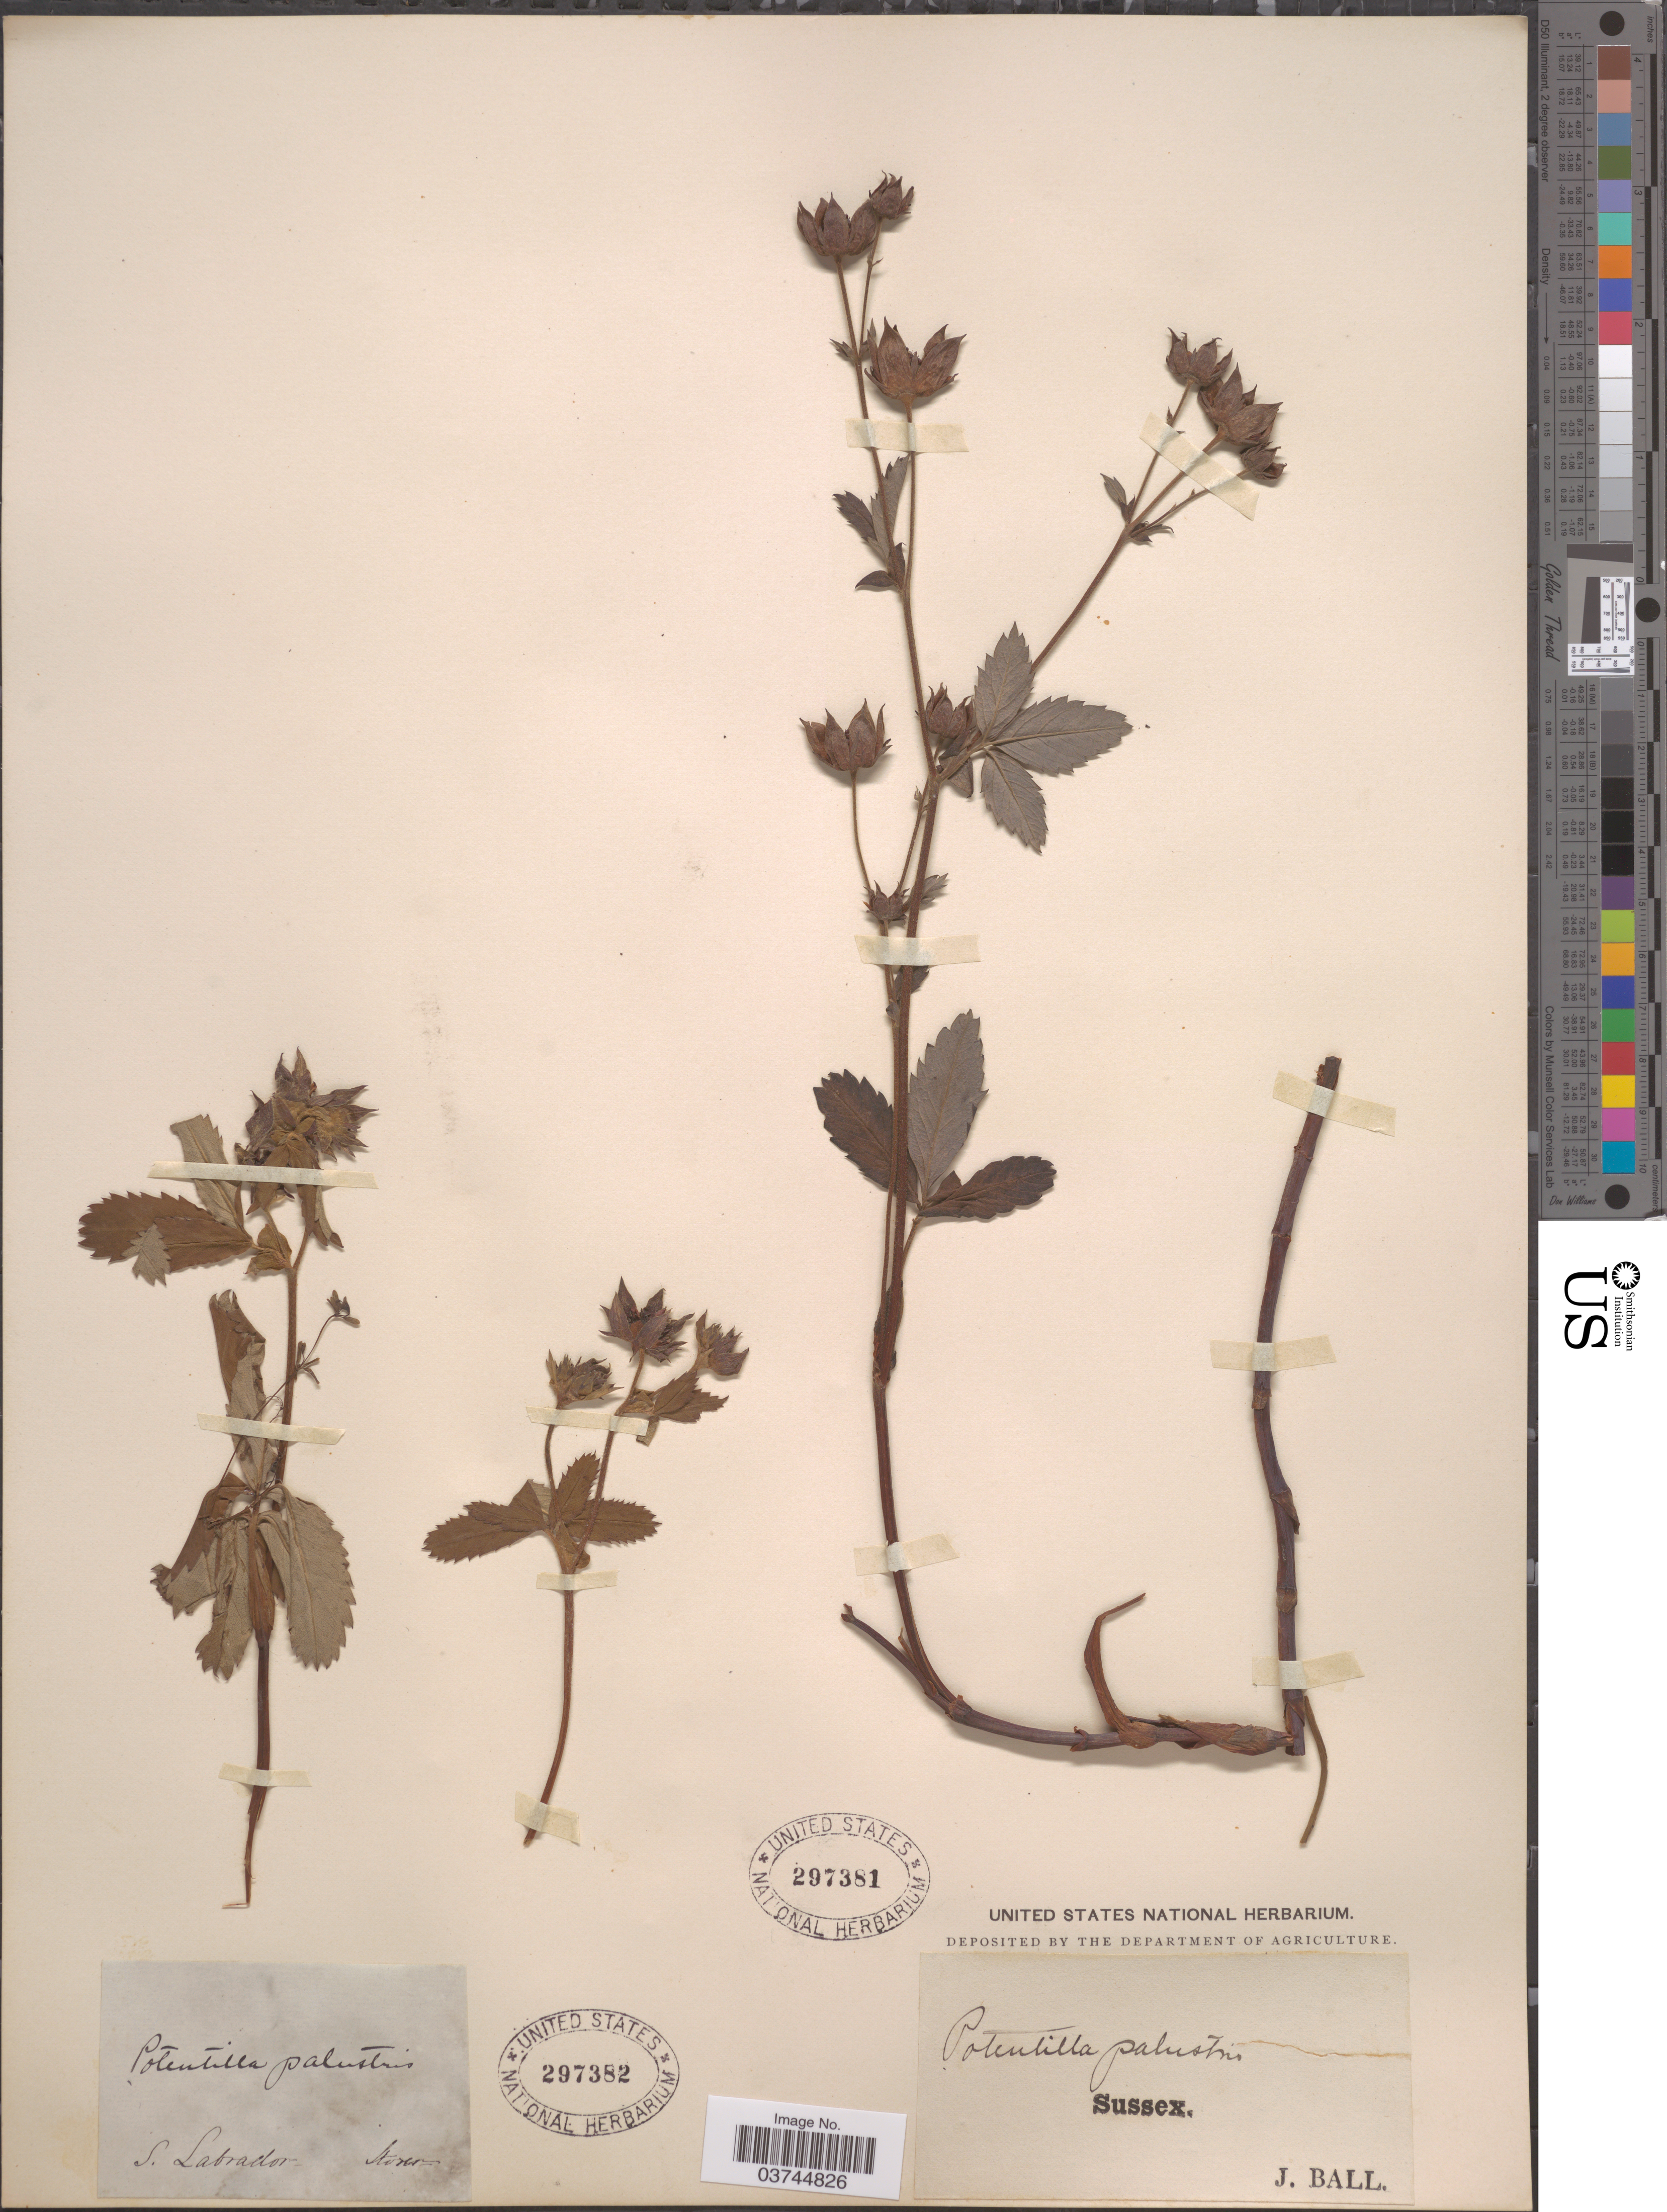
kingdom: Plantae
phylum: Tracheophyta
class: Magnoliopsida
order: Rosales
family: Rosaceae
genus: Comarum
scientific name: Comarum palustre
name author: L.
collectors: J. Ball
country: United Kingdom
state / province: England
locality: Sussex.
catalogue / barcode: US 297381-2